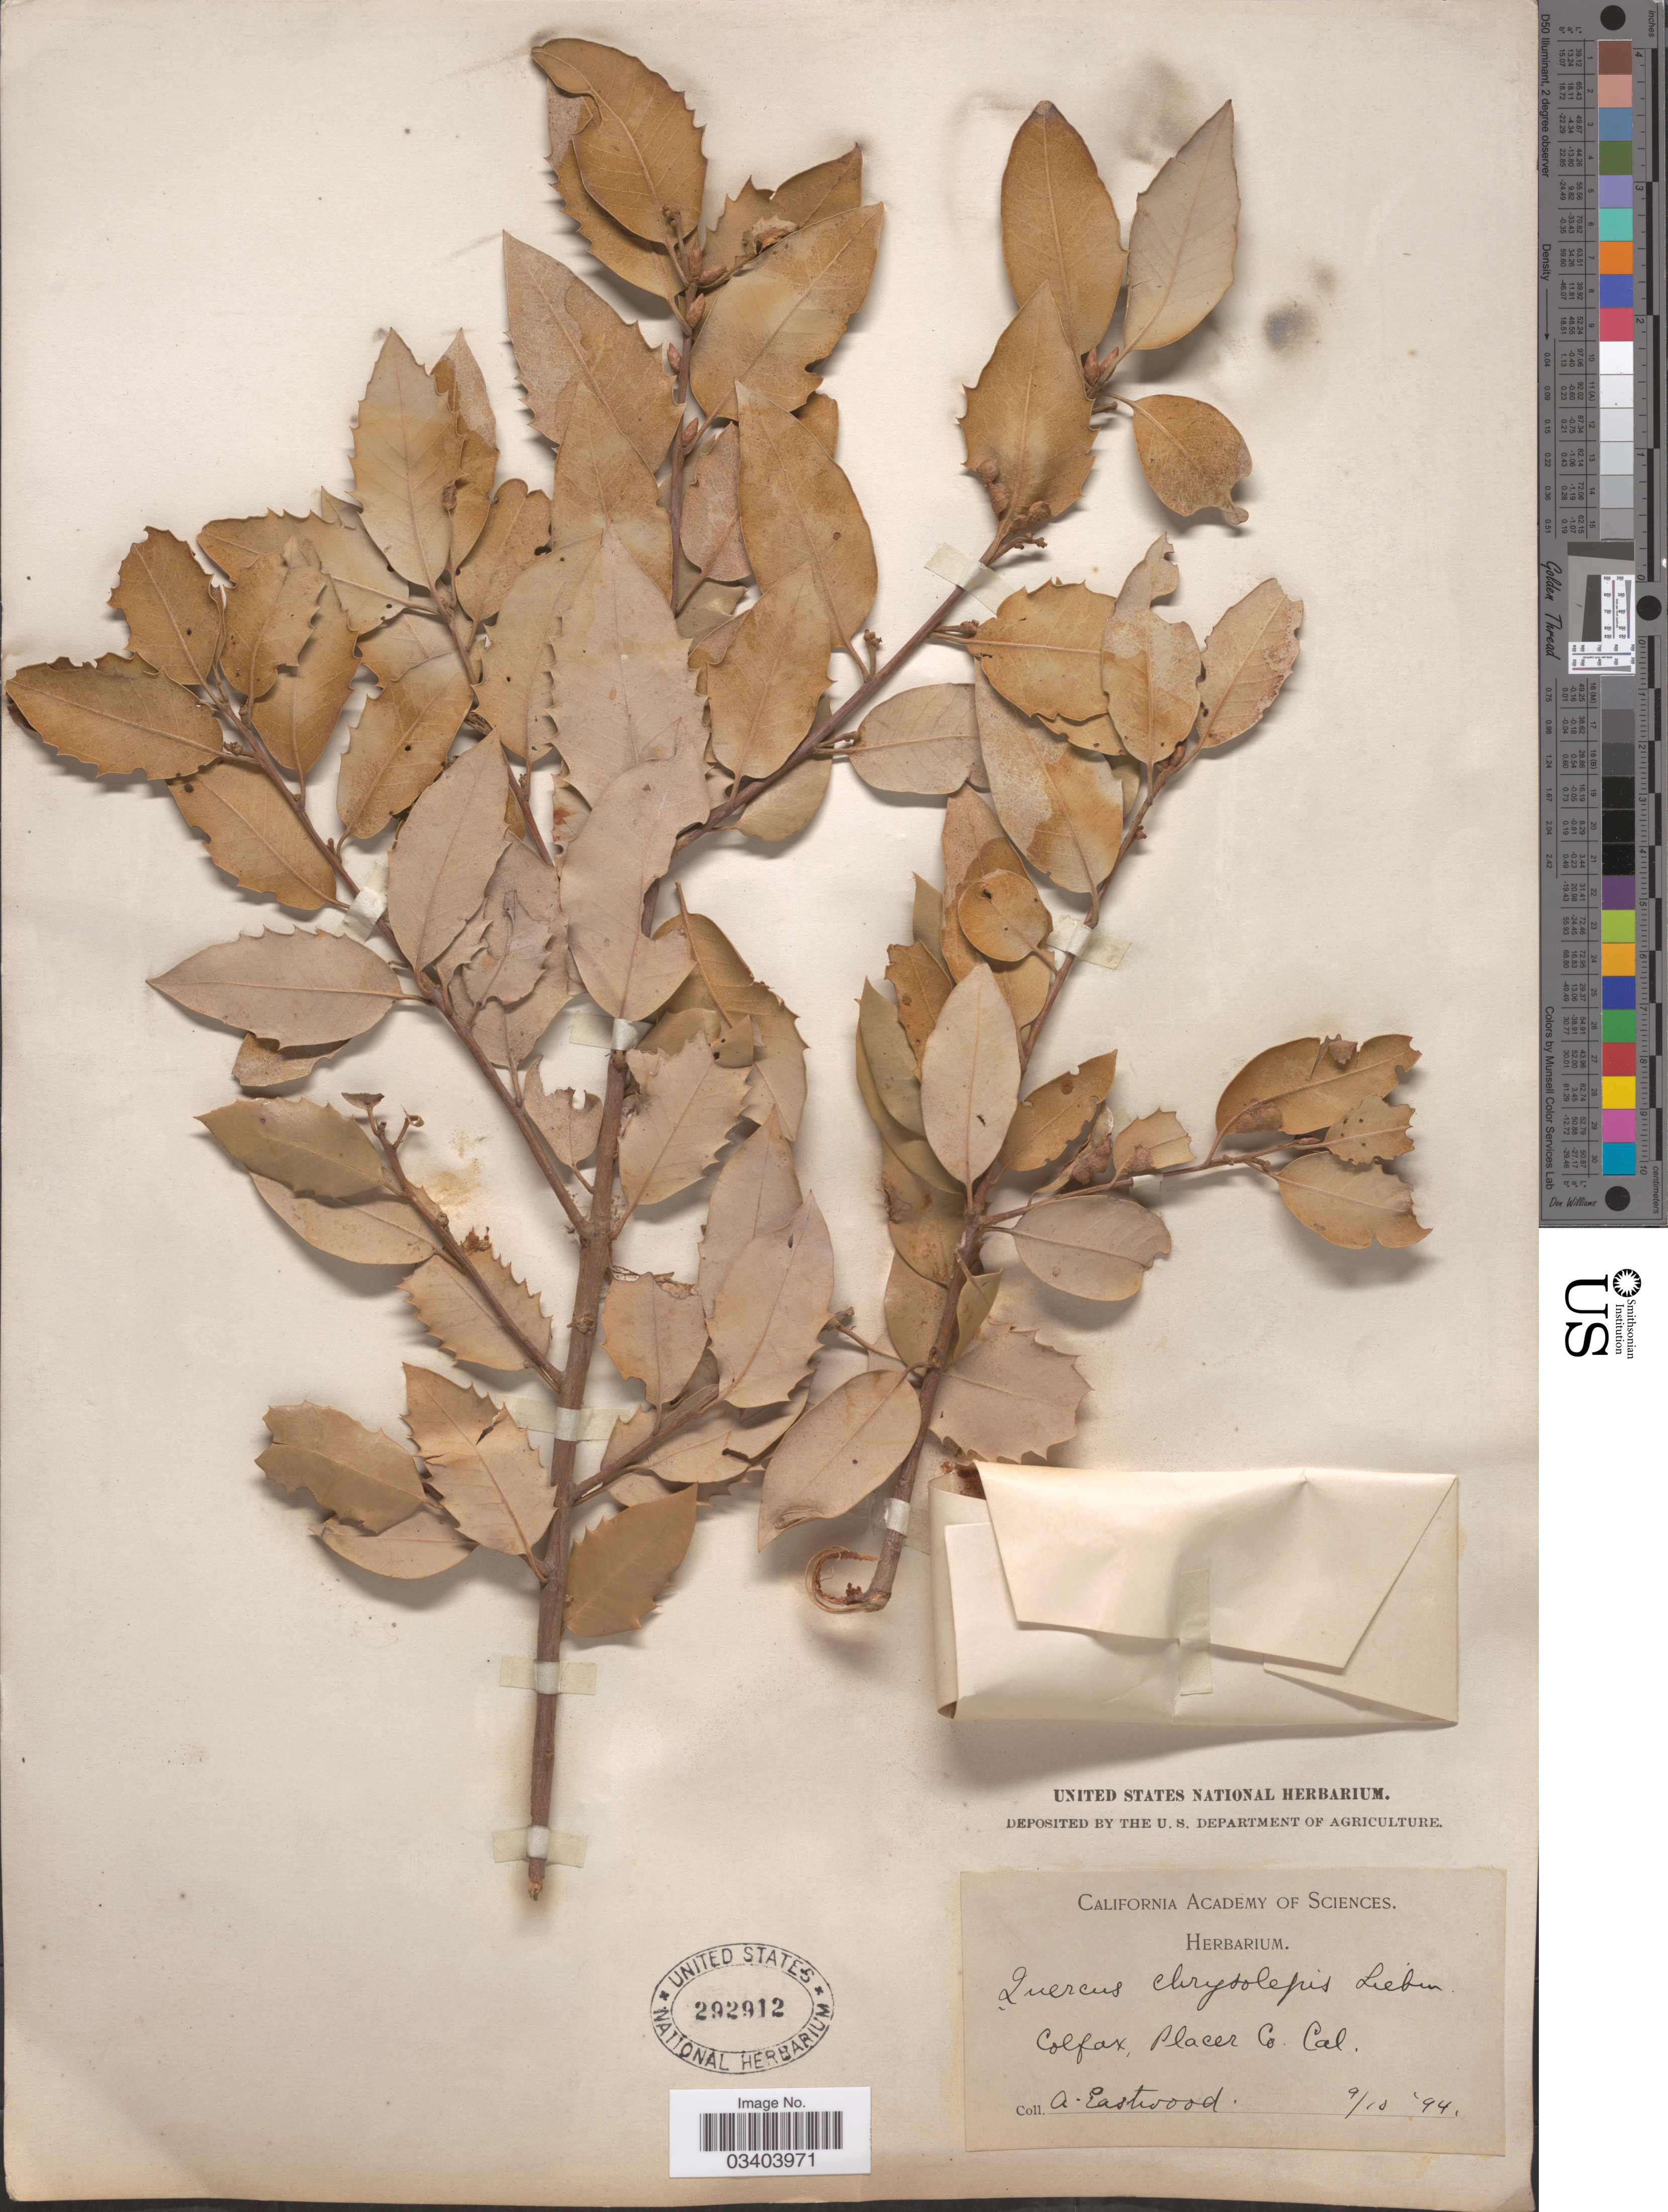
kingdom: Plantae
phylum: Tracheophyta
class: Magnoliopsida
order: Fagales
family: Fagaceae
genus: Quercus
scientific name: Quercus chrysolepis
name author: Liebm.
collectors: A. Eastwood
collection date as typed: Transcribed d/m/y: 10/9/94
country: United States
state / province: California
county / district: Placer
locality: Colfax, Placer Co.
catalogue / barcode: US 292912